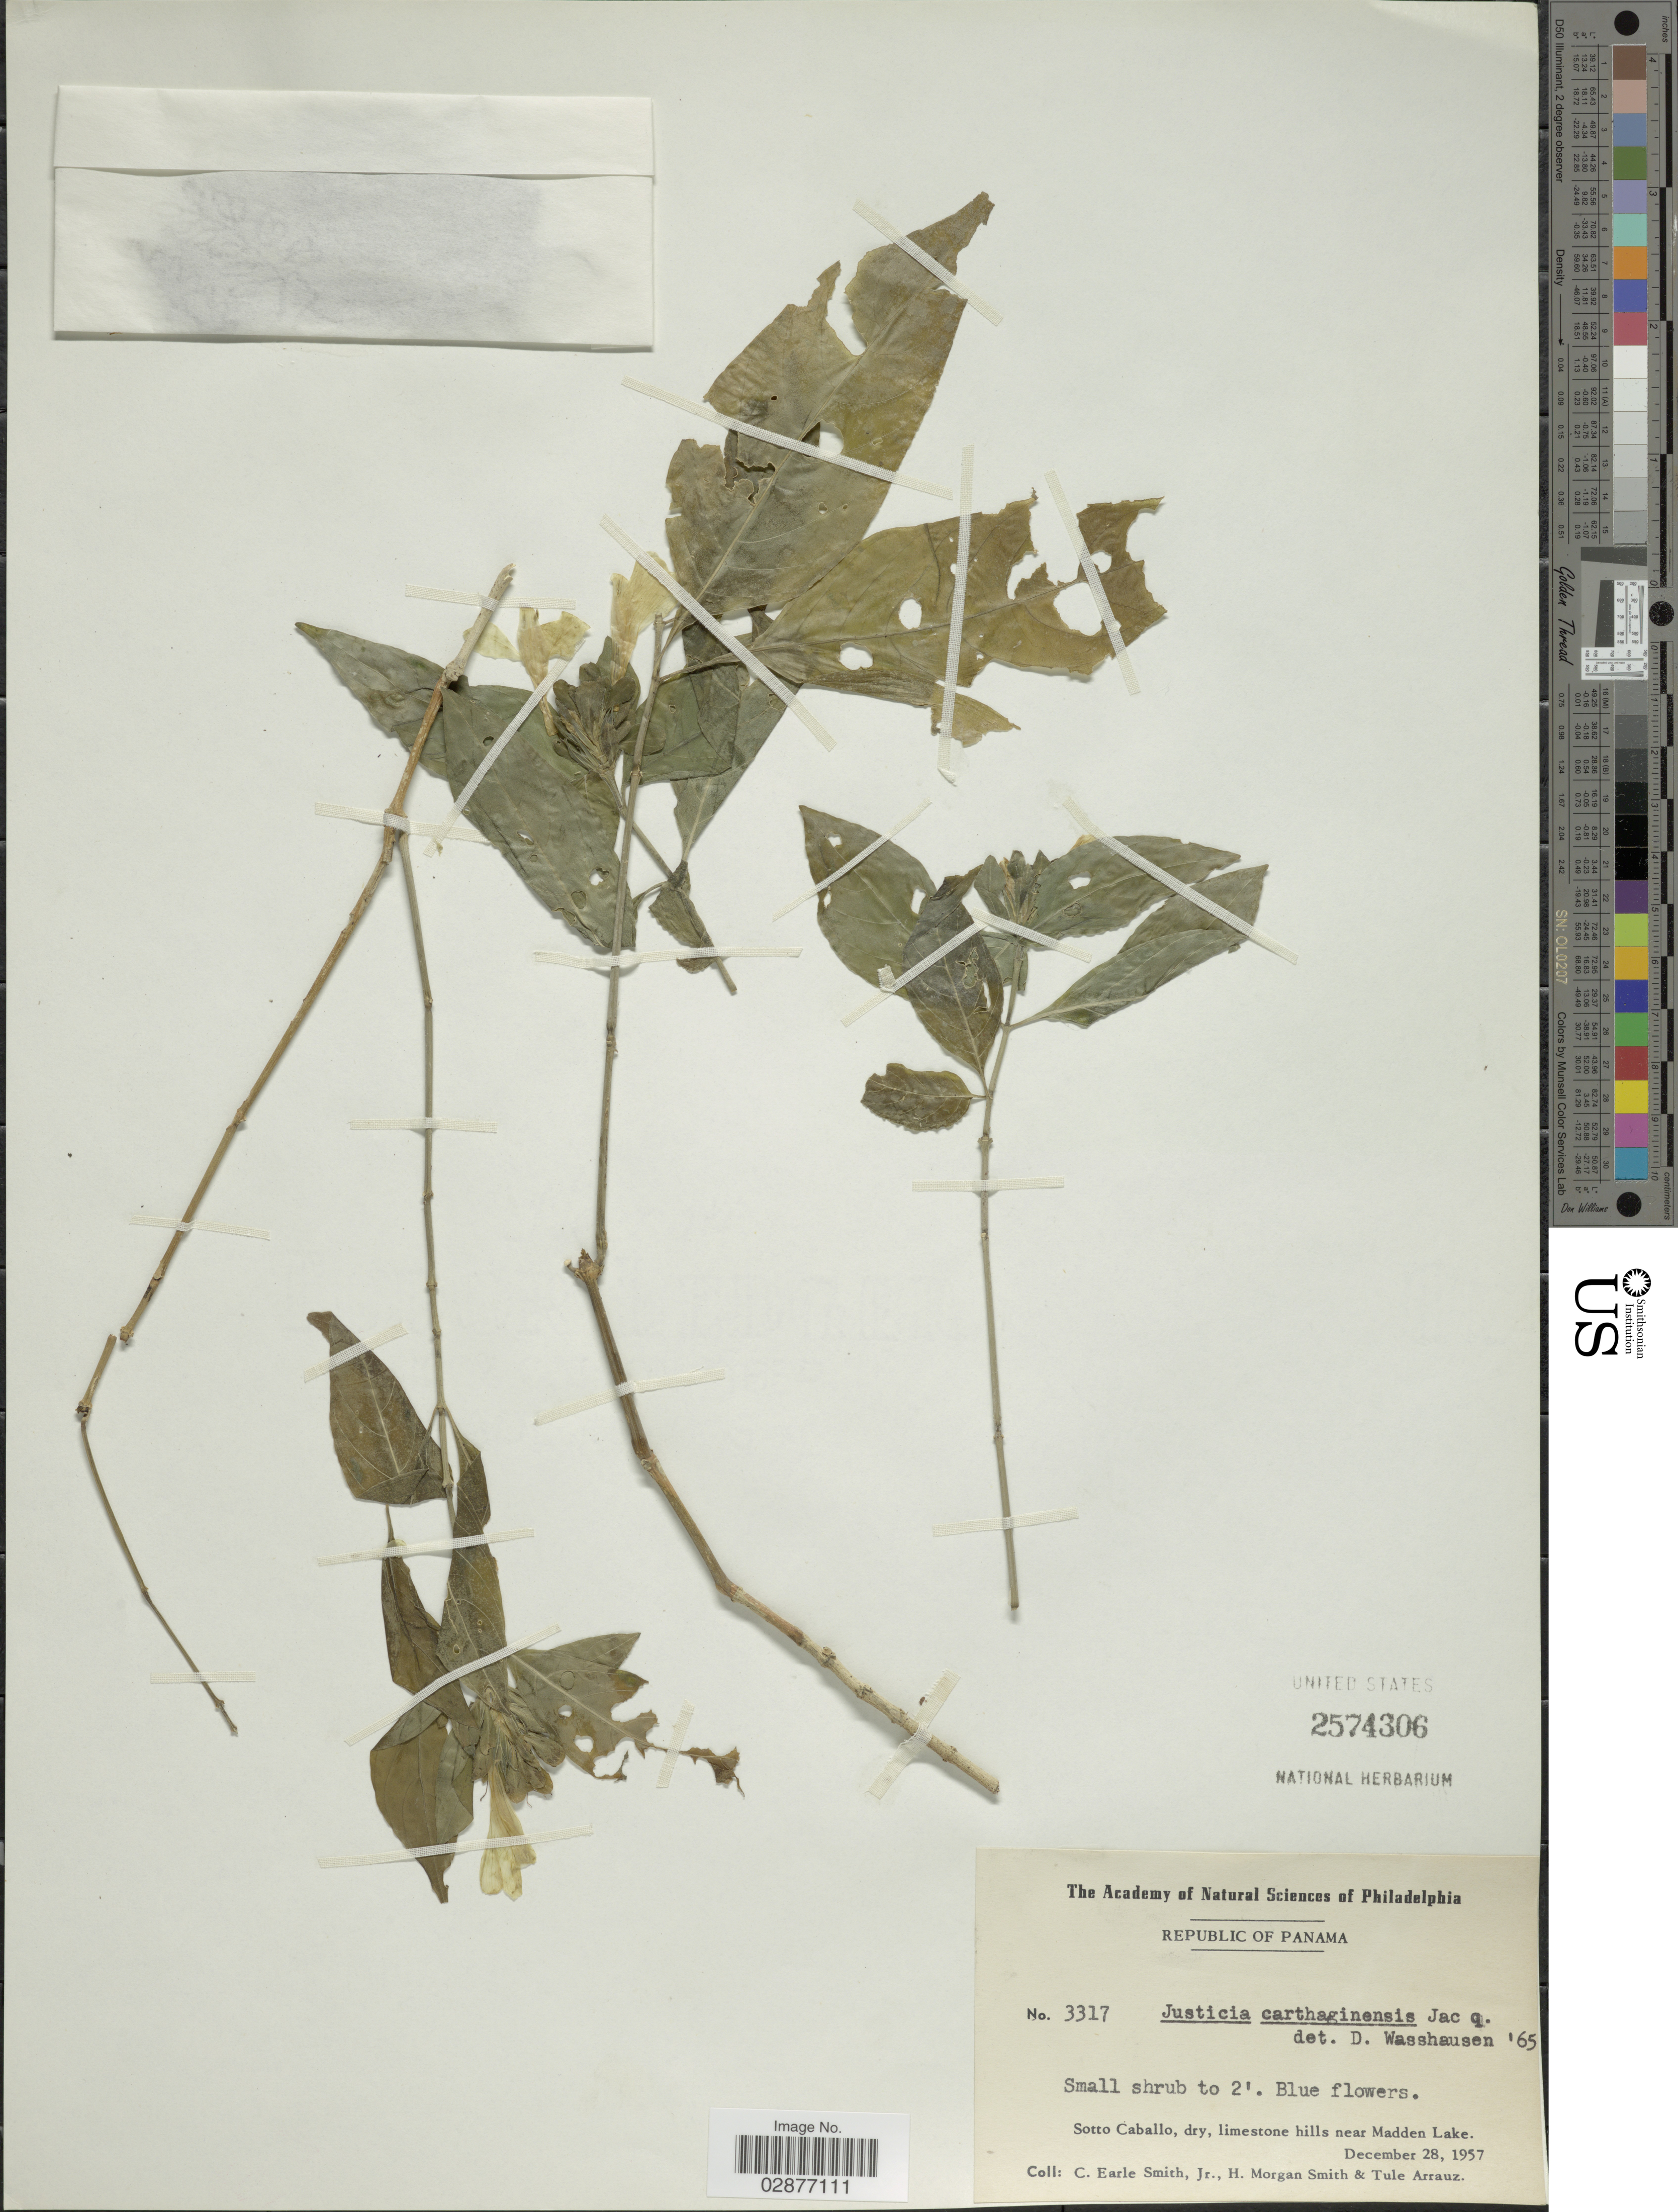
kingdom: Plantae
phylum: Tracheophyta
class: Magnoliopsida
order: Lamiales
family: Acanthaceae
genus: Justicia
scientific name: Justicia sp.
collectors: C. E. Smith Jr., H. M. Smith & T. Arrauz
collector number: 3317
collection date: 1957-12-28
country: Panama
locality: Sotto Caballo, limestone hills near Madden Lake.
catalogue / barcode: US 2574306